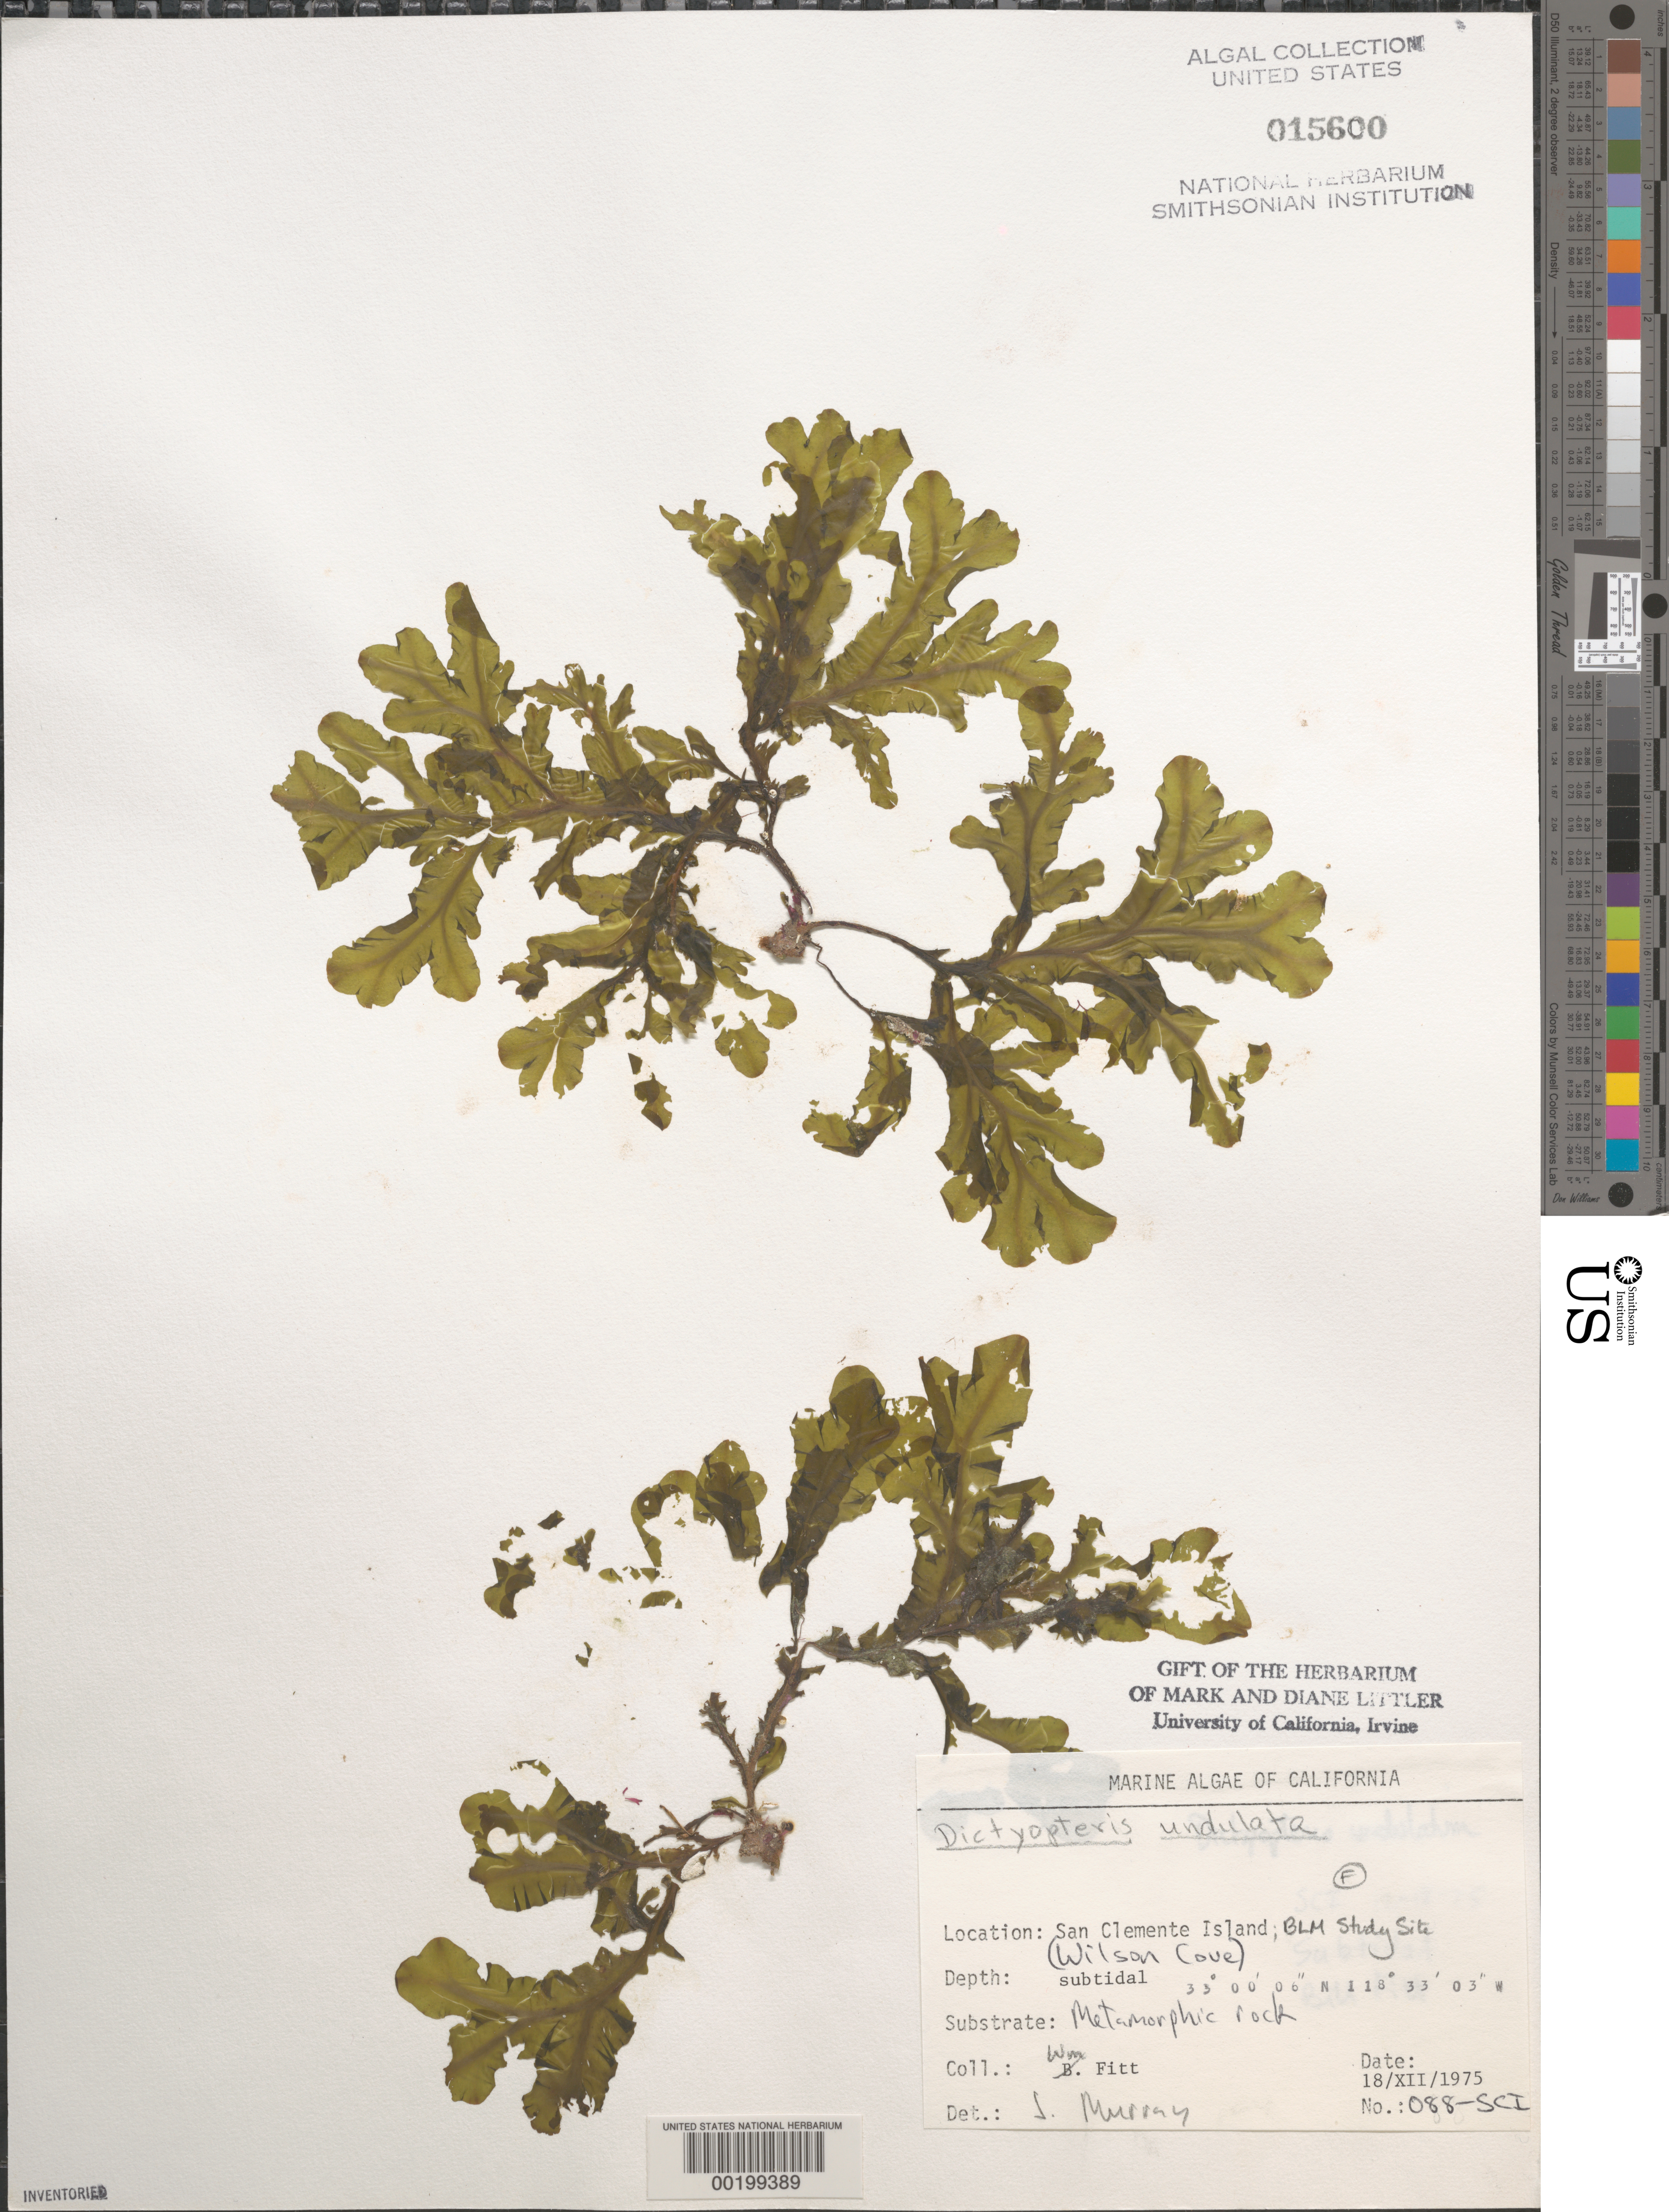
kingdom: Chromista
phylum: Ochrophyta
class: Phaeophyceae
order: Dictyotales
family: Dictyotaceae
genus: Dictyopteris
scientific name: Dictyopteris undulata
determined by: Murray, S. N.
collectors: W. Fitt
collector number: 088-sci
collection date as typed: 18 Dec 1975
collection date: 1975-12-18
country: United States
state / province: California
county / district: Los Angeles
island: San Clemente Island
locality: Wilson Cove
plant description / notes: BLM-SOCALBIGHT Rocky Intertidal Survey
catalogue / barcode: US 15600